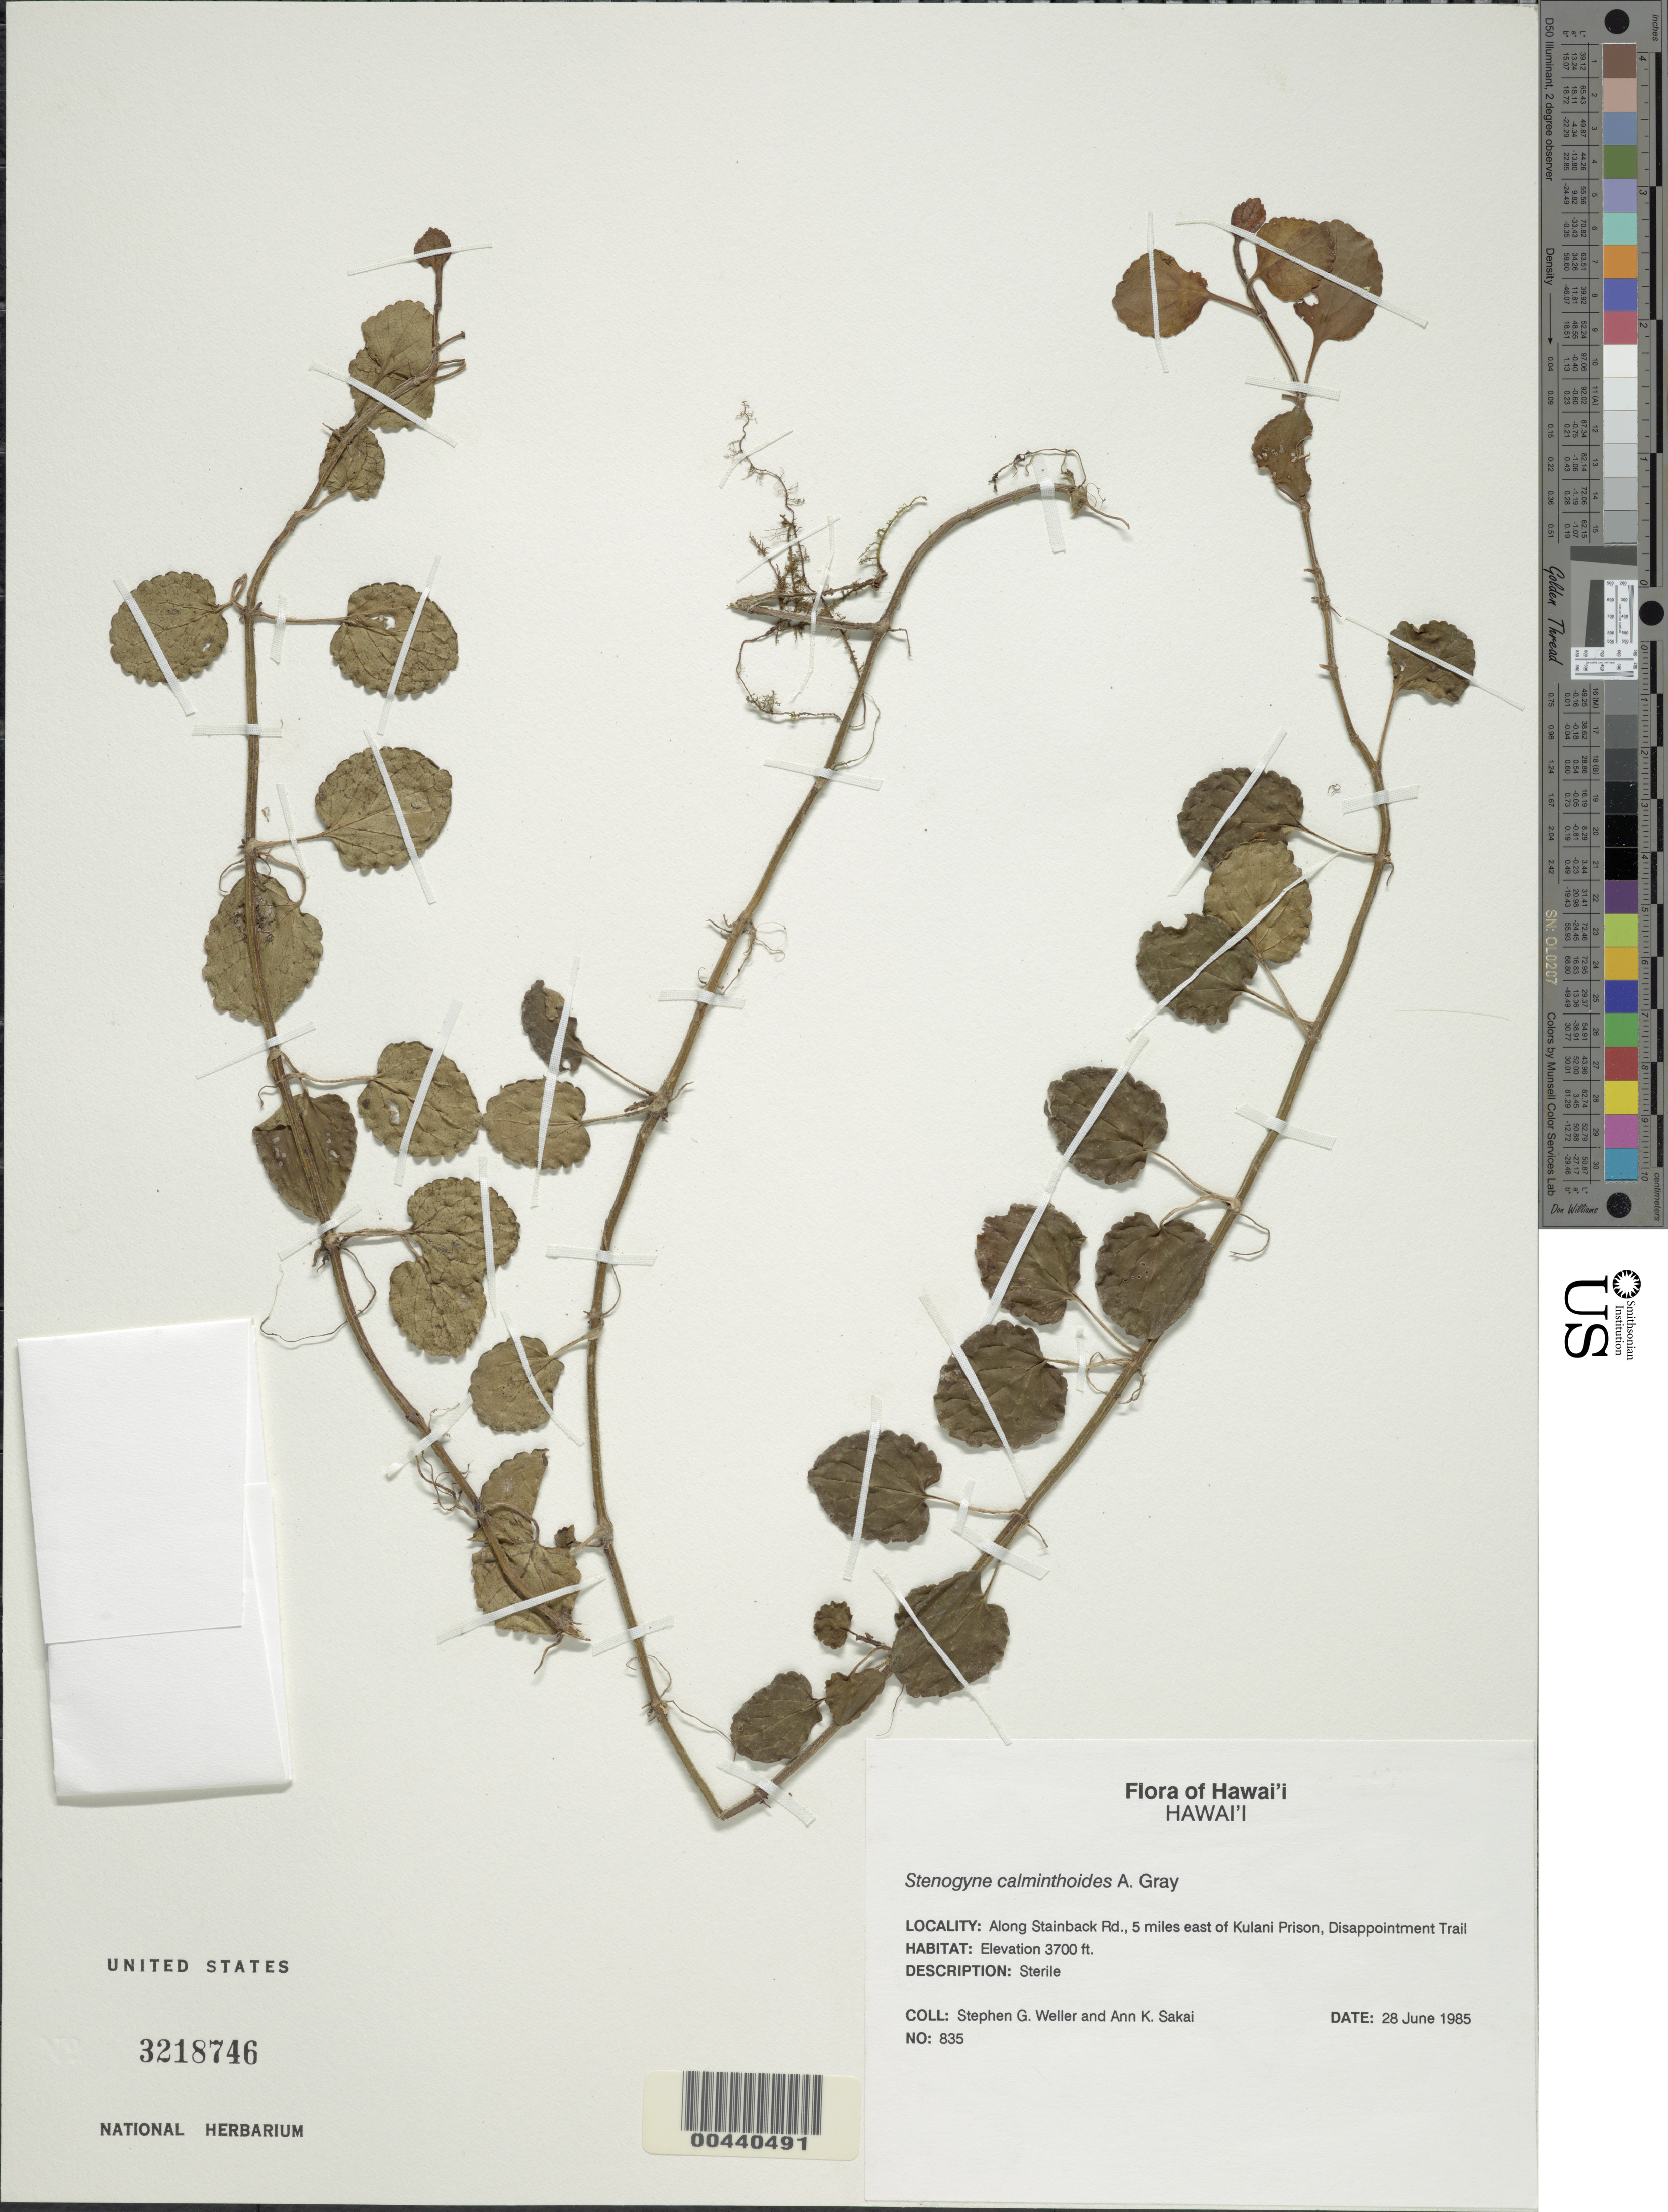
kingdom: Plantae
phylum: Tracheophyta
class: Magnoliopsida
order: Lamiales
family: Lamiaceae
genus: Stenogyne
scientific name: Stenogyne calaminthoides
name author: A. Gray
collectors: S. G. Weller & A. Sakai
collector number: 835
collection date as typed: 28 Jun 1985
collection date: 1985-06-28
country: United States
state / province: Hawaii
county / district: Hawaii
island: Hawaii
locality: Along Stainback Rd., 5 mi E of Kulani Prison, Disappointment Trail.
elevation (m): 1128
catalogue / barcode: US 3218746